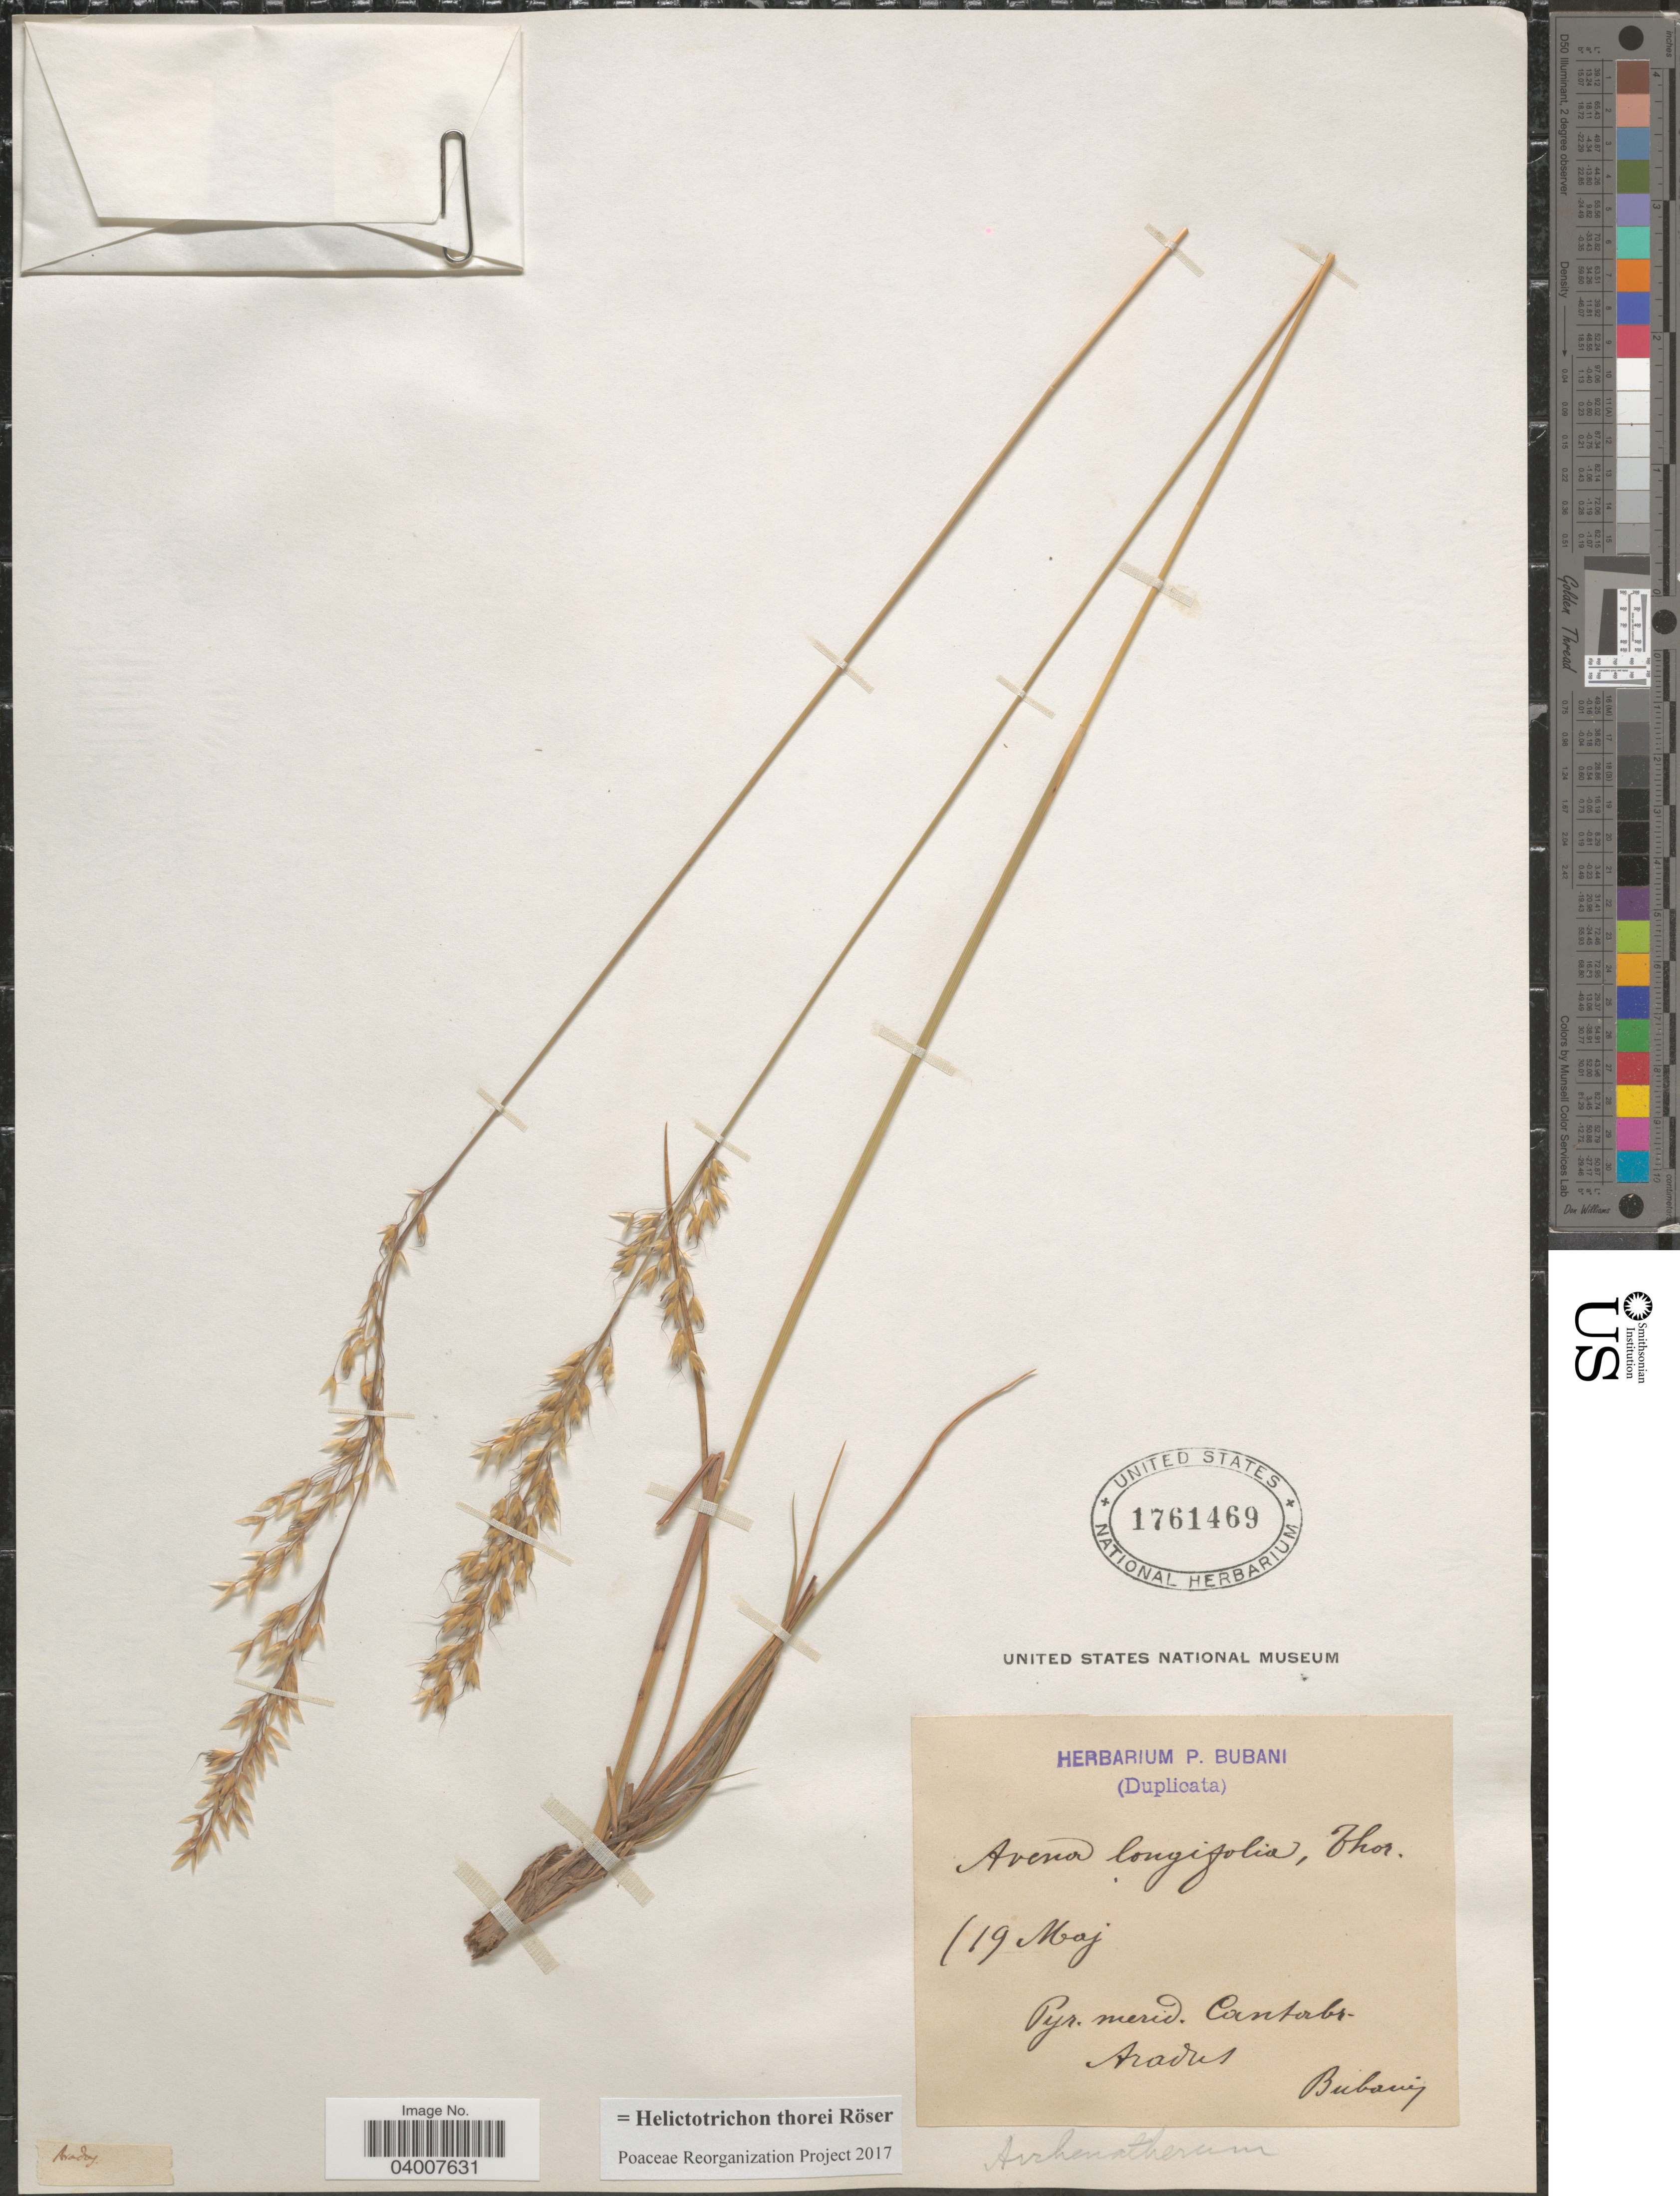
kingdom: Plantae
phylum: Tracheophyta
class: Liliopsida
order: Poales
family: Poaceae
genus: Helictotrichon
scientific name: Helictotrichon thorei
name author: Röser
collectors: P. Bubani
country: Spain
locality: Pyr. merid. Cantabr. Aradus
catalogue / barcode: US 1761469